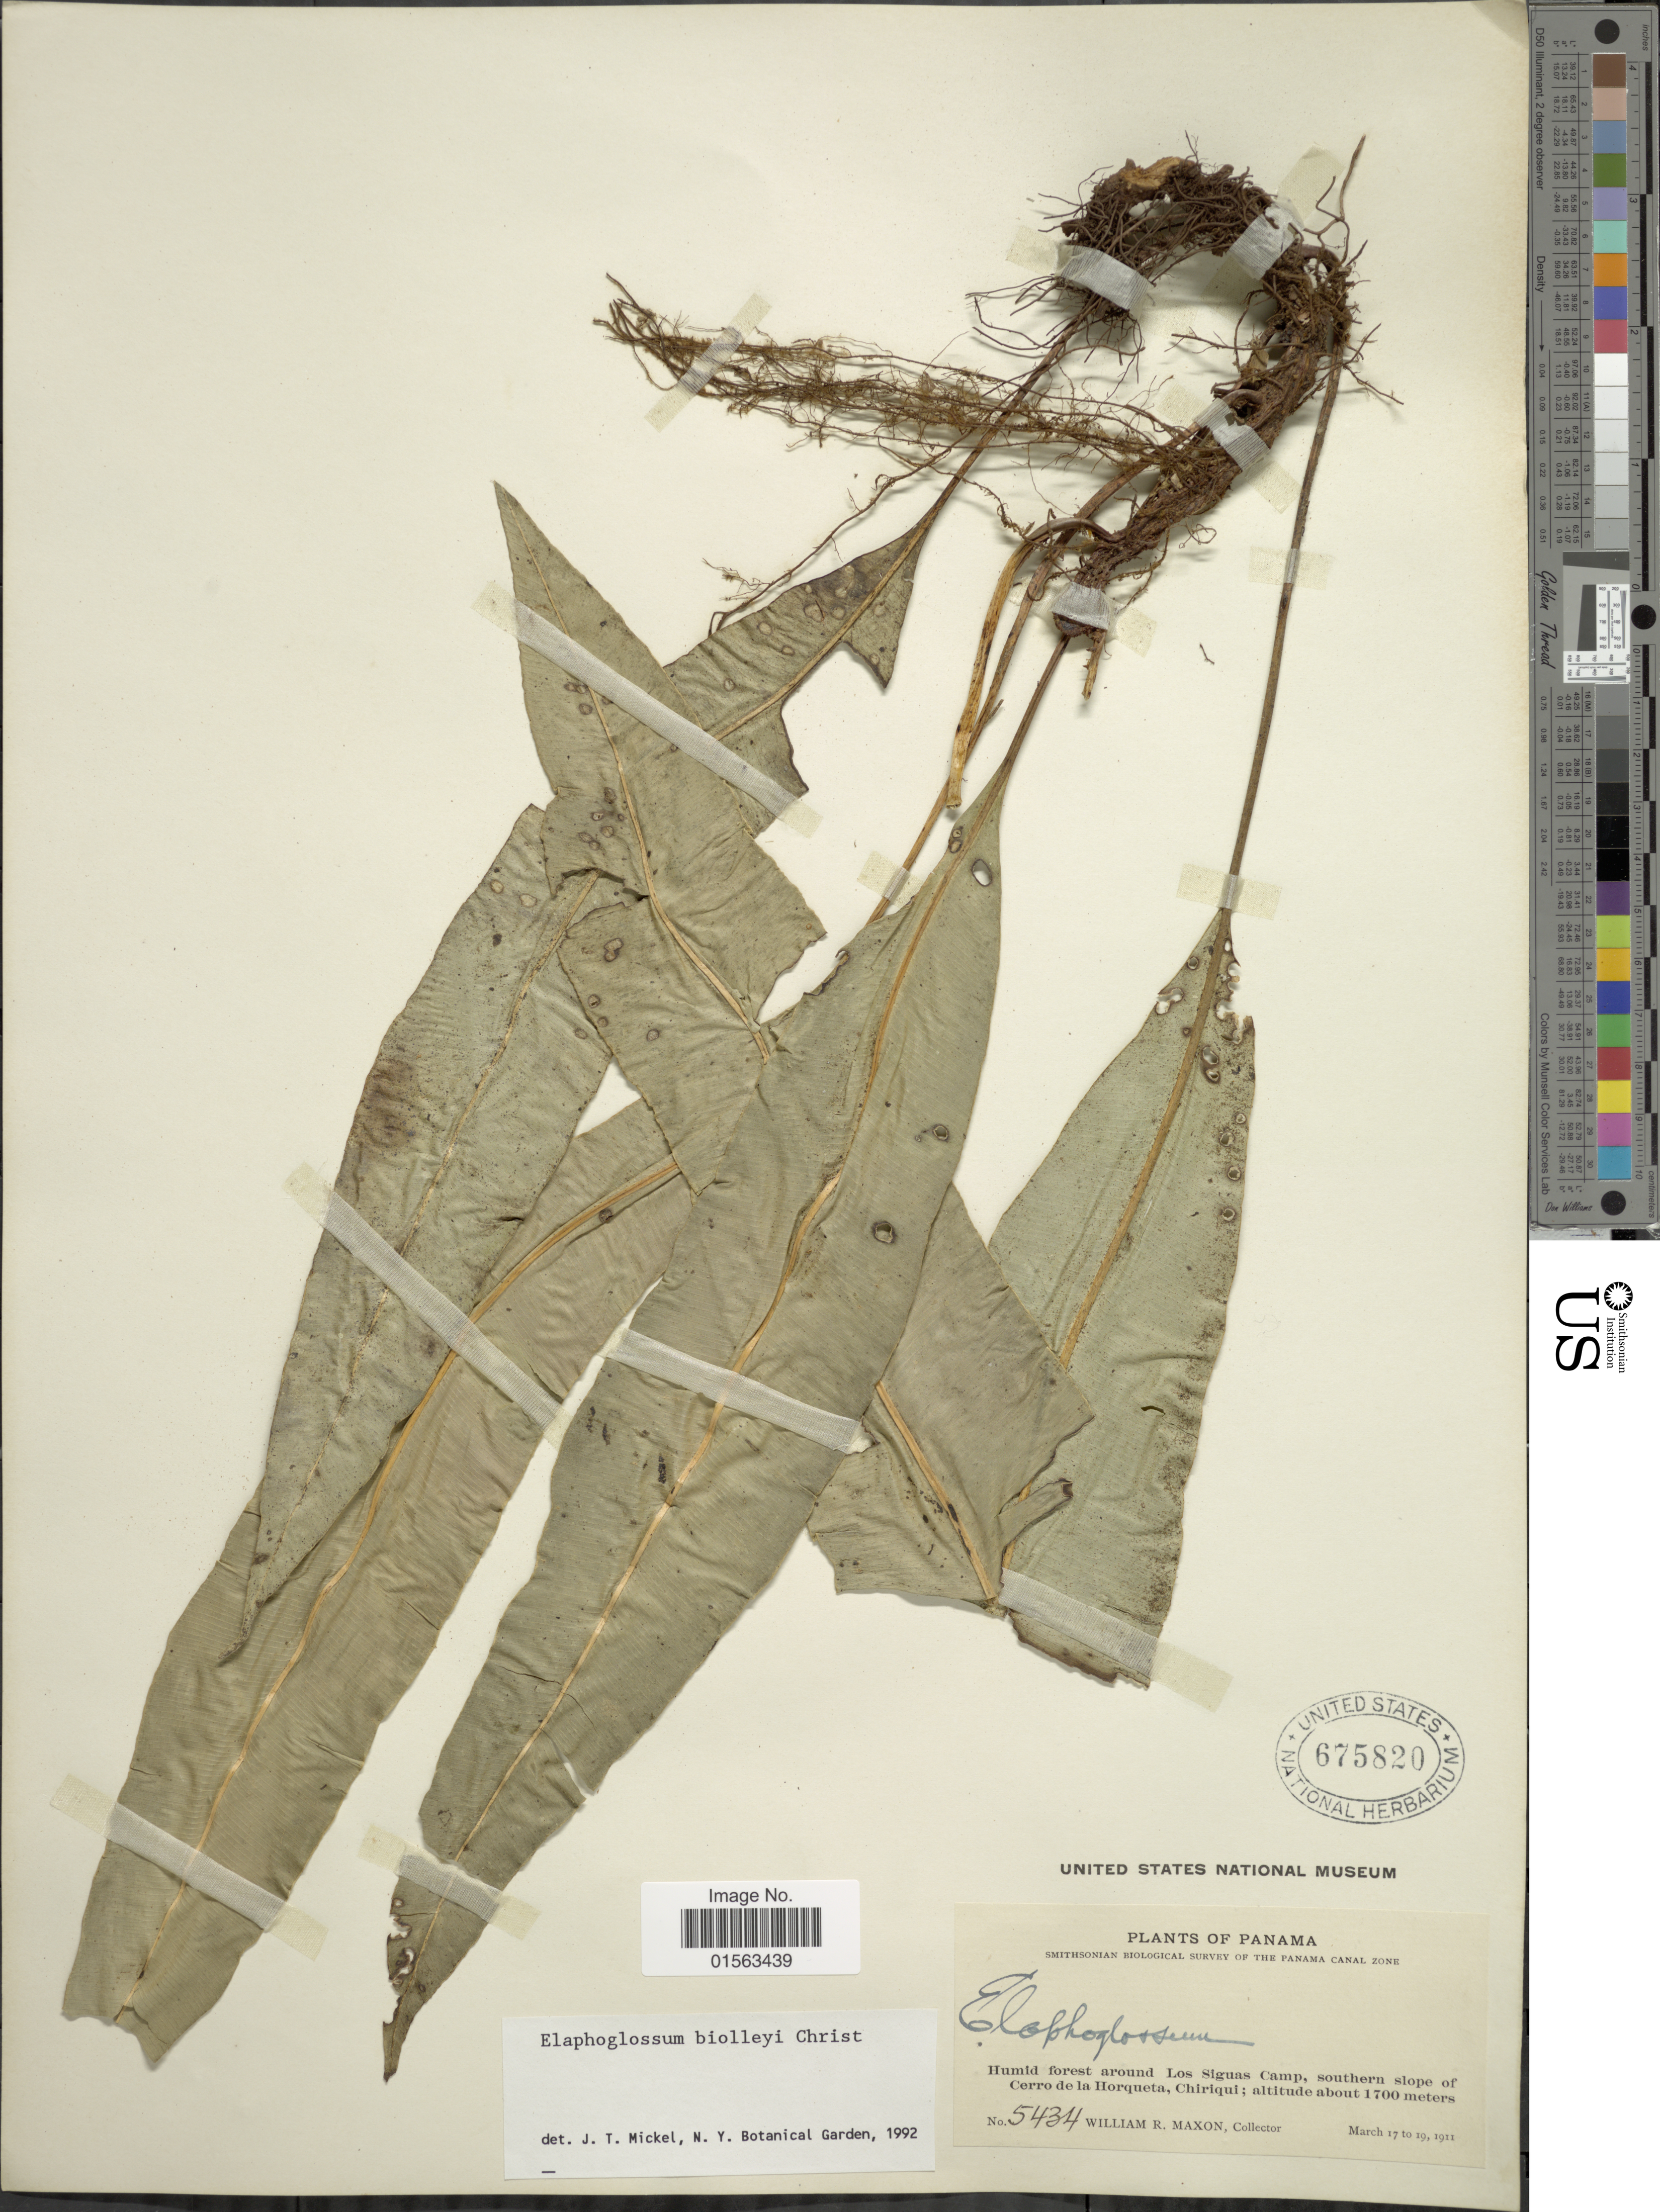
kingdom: Plantae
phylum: Tracheophyta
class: Polypodiopsida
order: Polypodiales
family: Dryopteridaceae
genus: Elaphoglossum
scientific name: Elaphoglossum biolleyi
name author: Christ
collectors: W. R. Maxon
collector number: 5434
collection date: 1911-03-17/1911-03-19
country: Panama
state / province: Chiriqui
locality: Humid forest around Los Siguas Camp, southern slope of Cerro de la Horqueta, Chiriqui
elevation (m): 1700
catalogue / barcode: US 675820